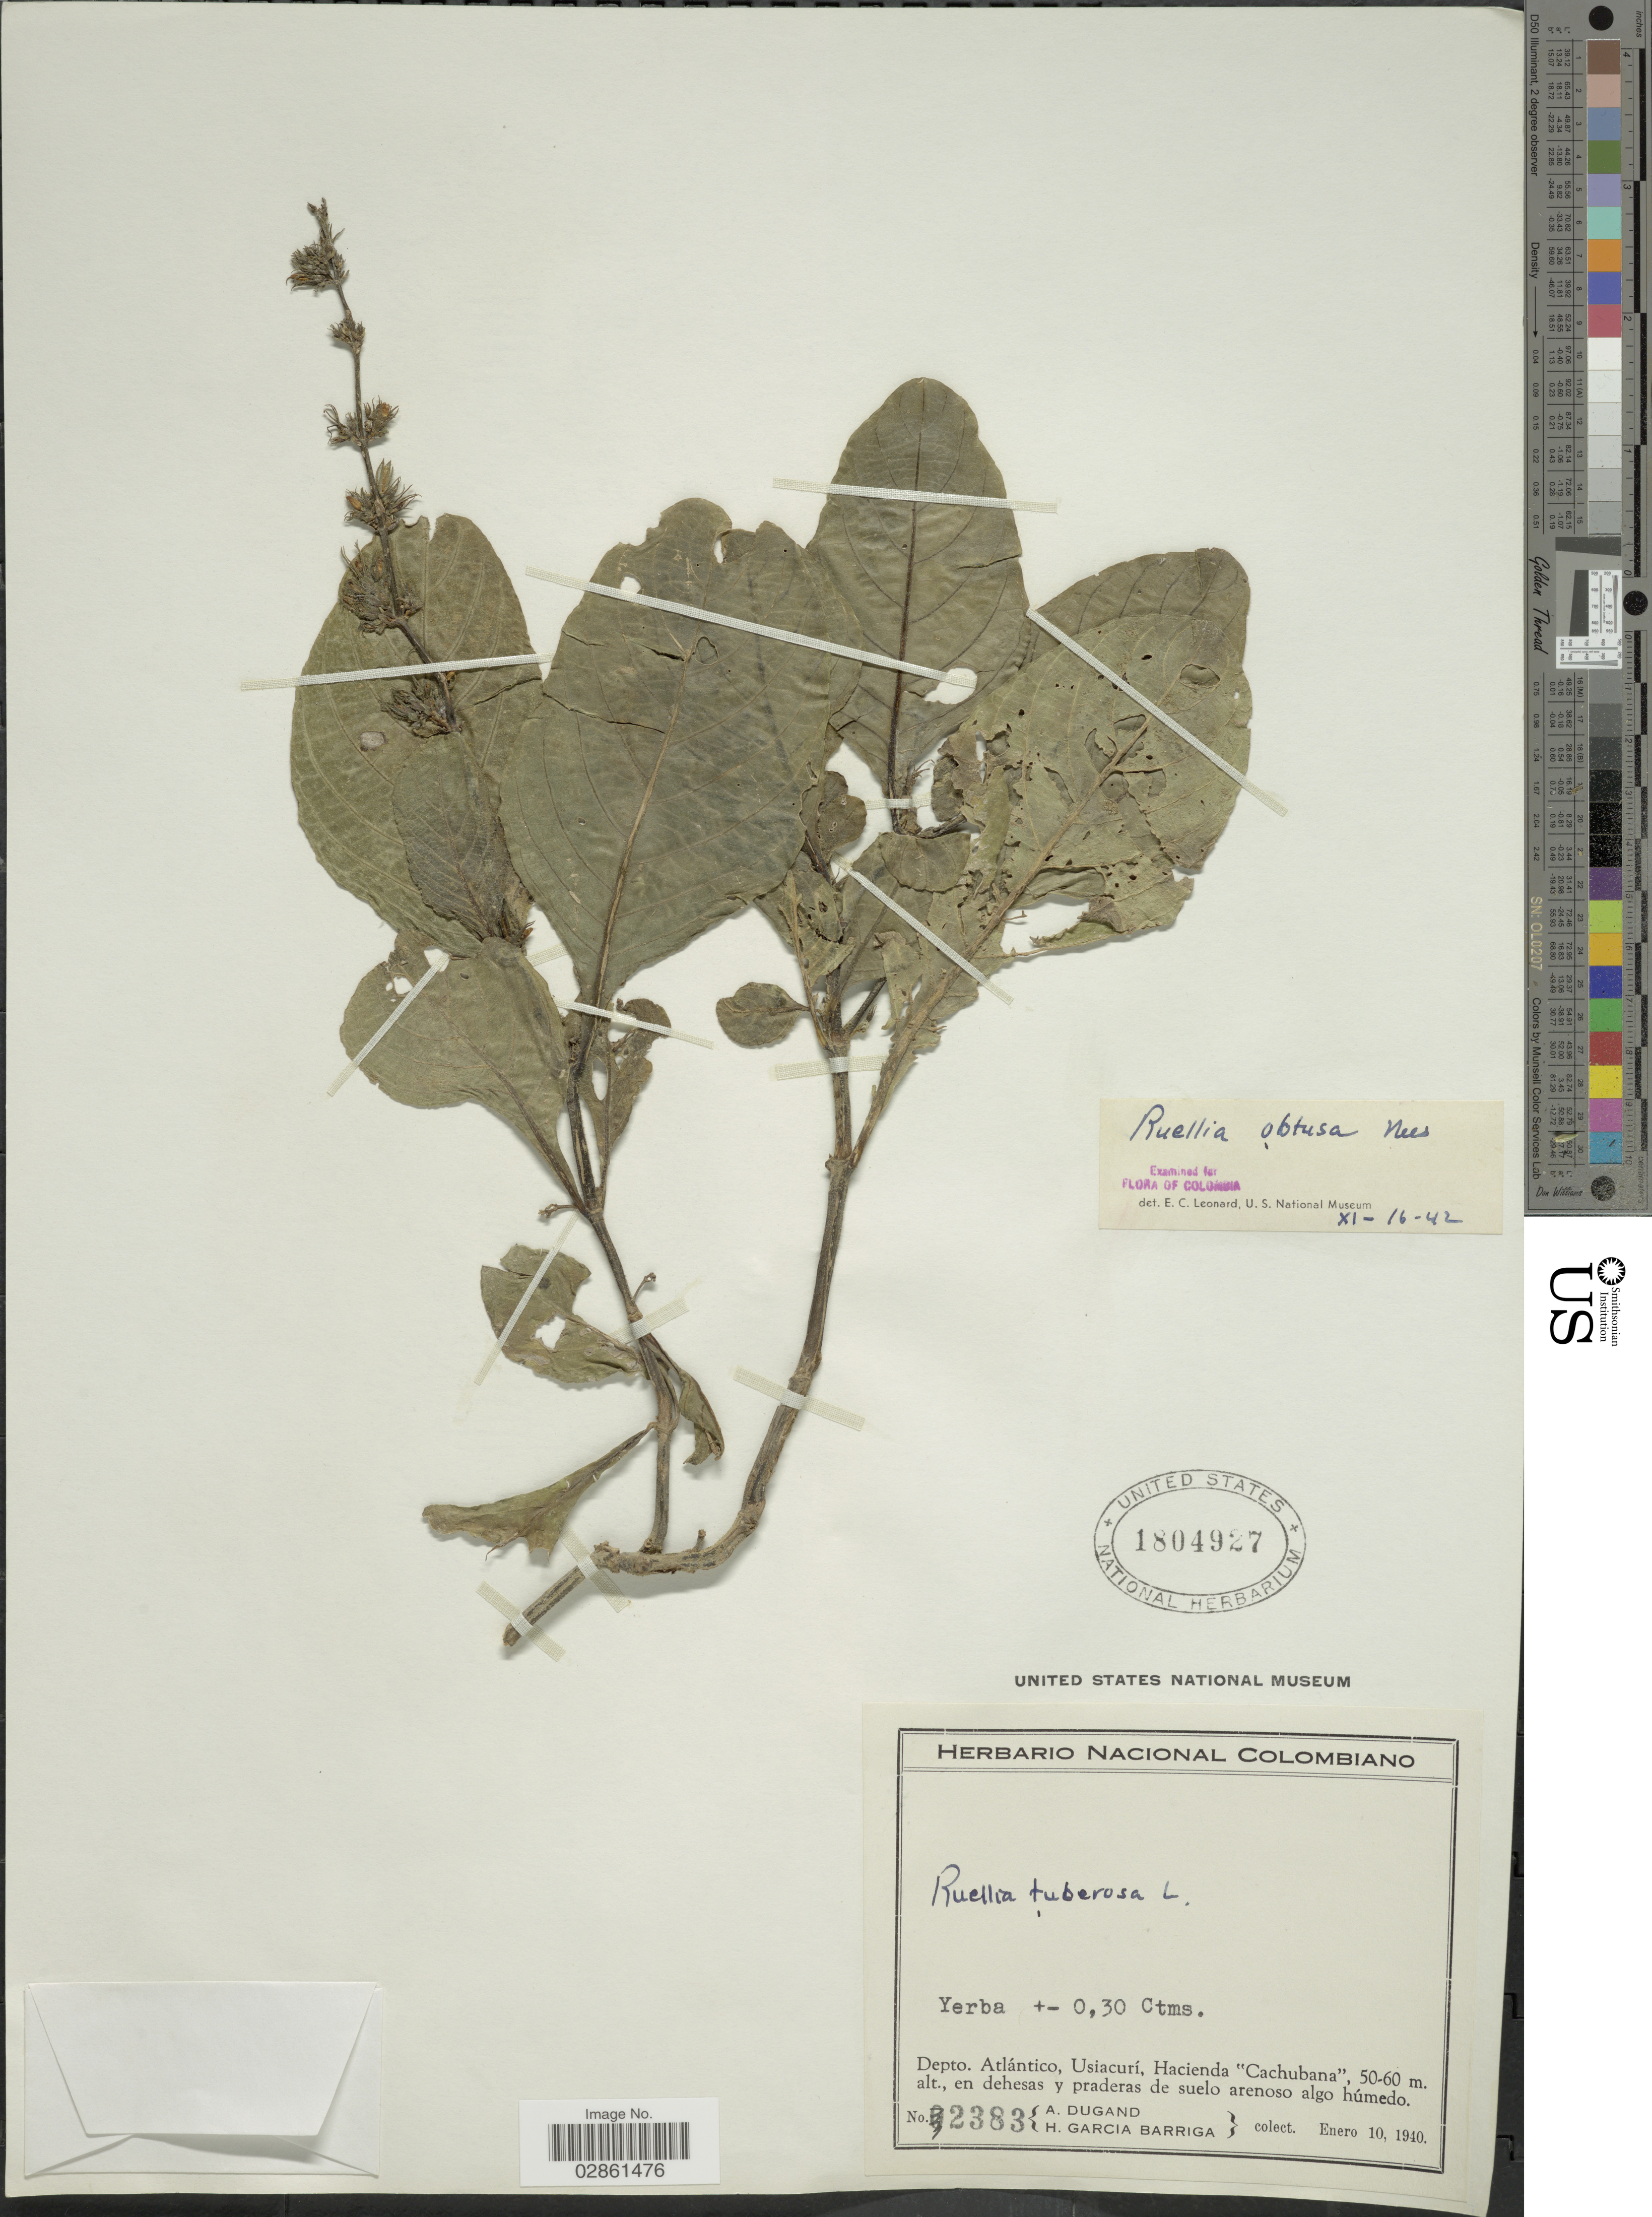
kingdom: Plantae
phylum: Tracheophyta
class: Magnoliopsida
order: Lamiales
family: Acanthaceae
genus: Ruellia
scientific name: Ruellia obtusa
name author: Nees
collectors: A. Dugand & H. García Barriga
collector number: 2383*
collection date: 1940-01-10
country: Colombia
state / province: Atlántico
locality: Depto. Atlántico, Usiacurí, Hacienda "Cachubana".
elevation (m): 50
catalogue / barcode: US 1804927